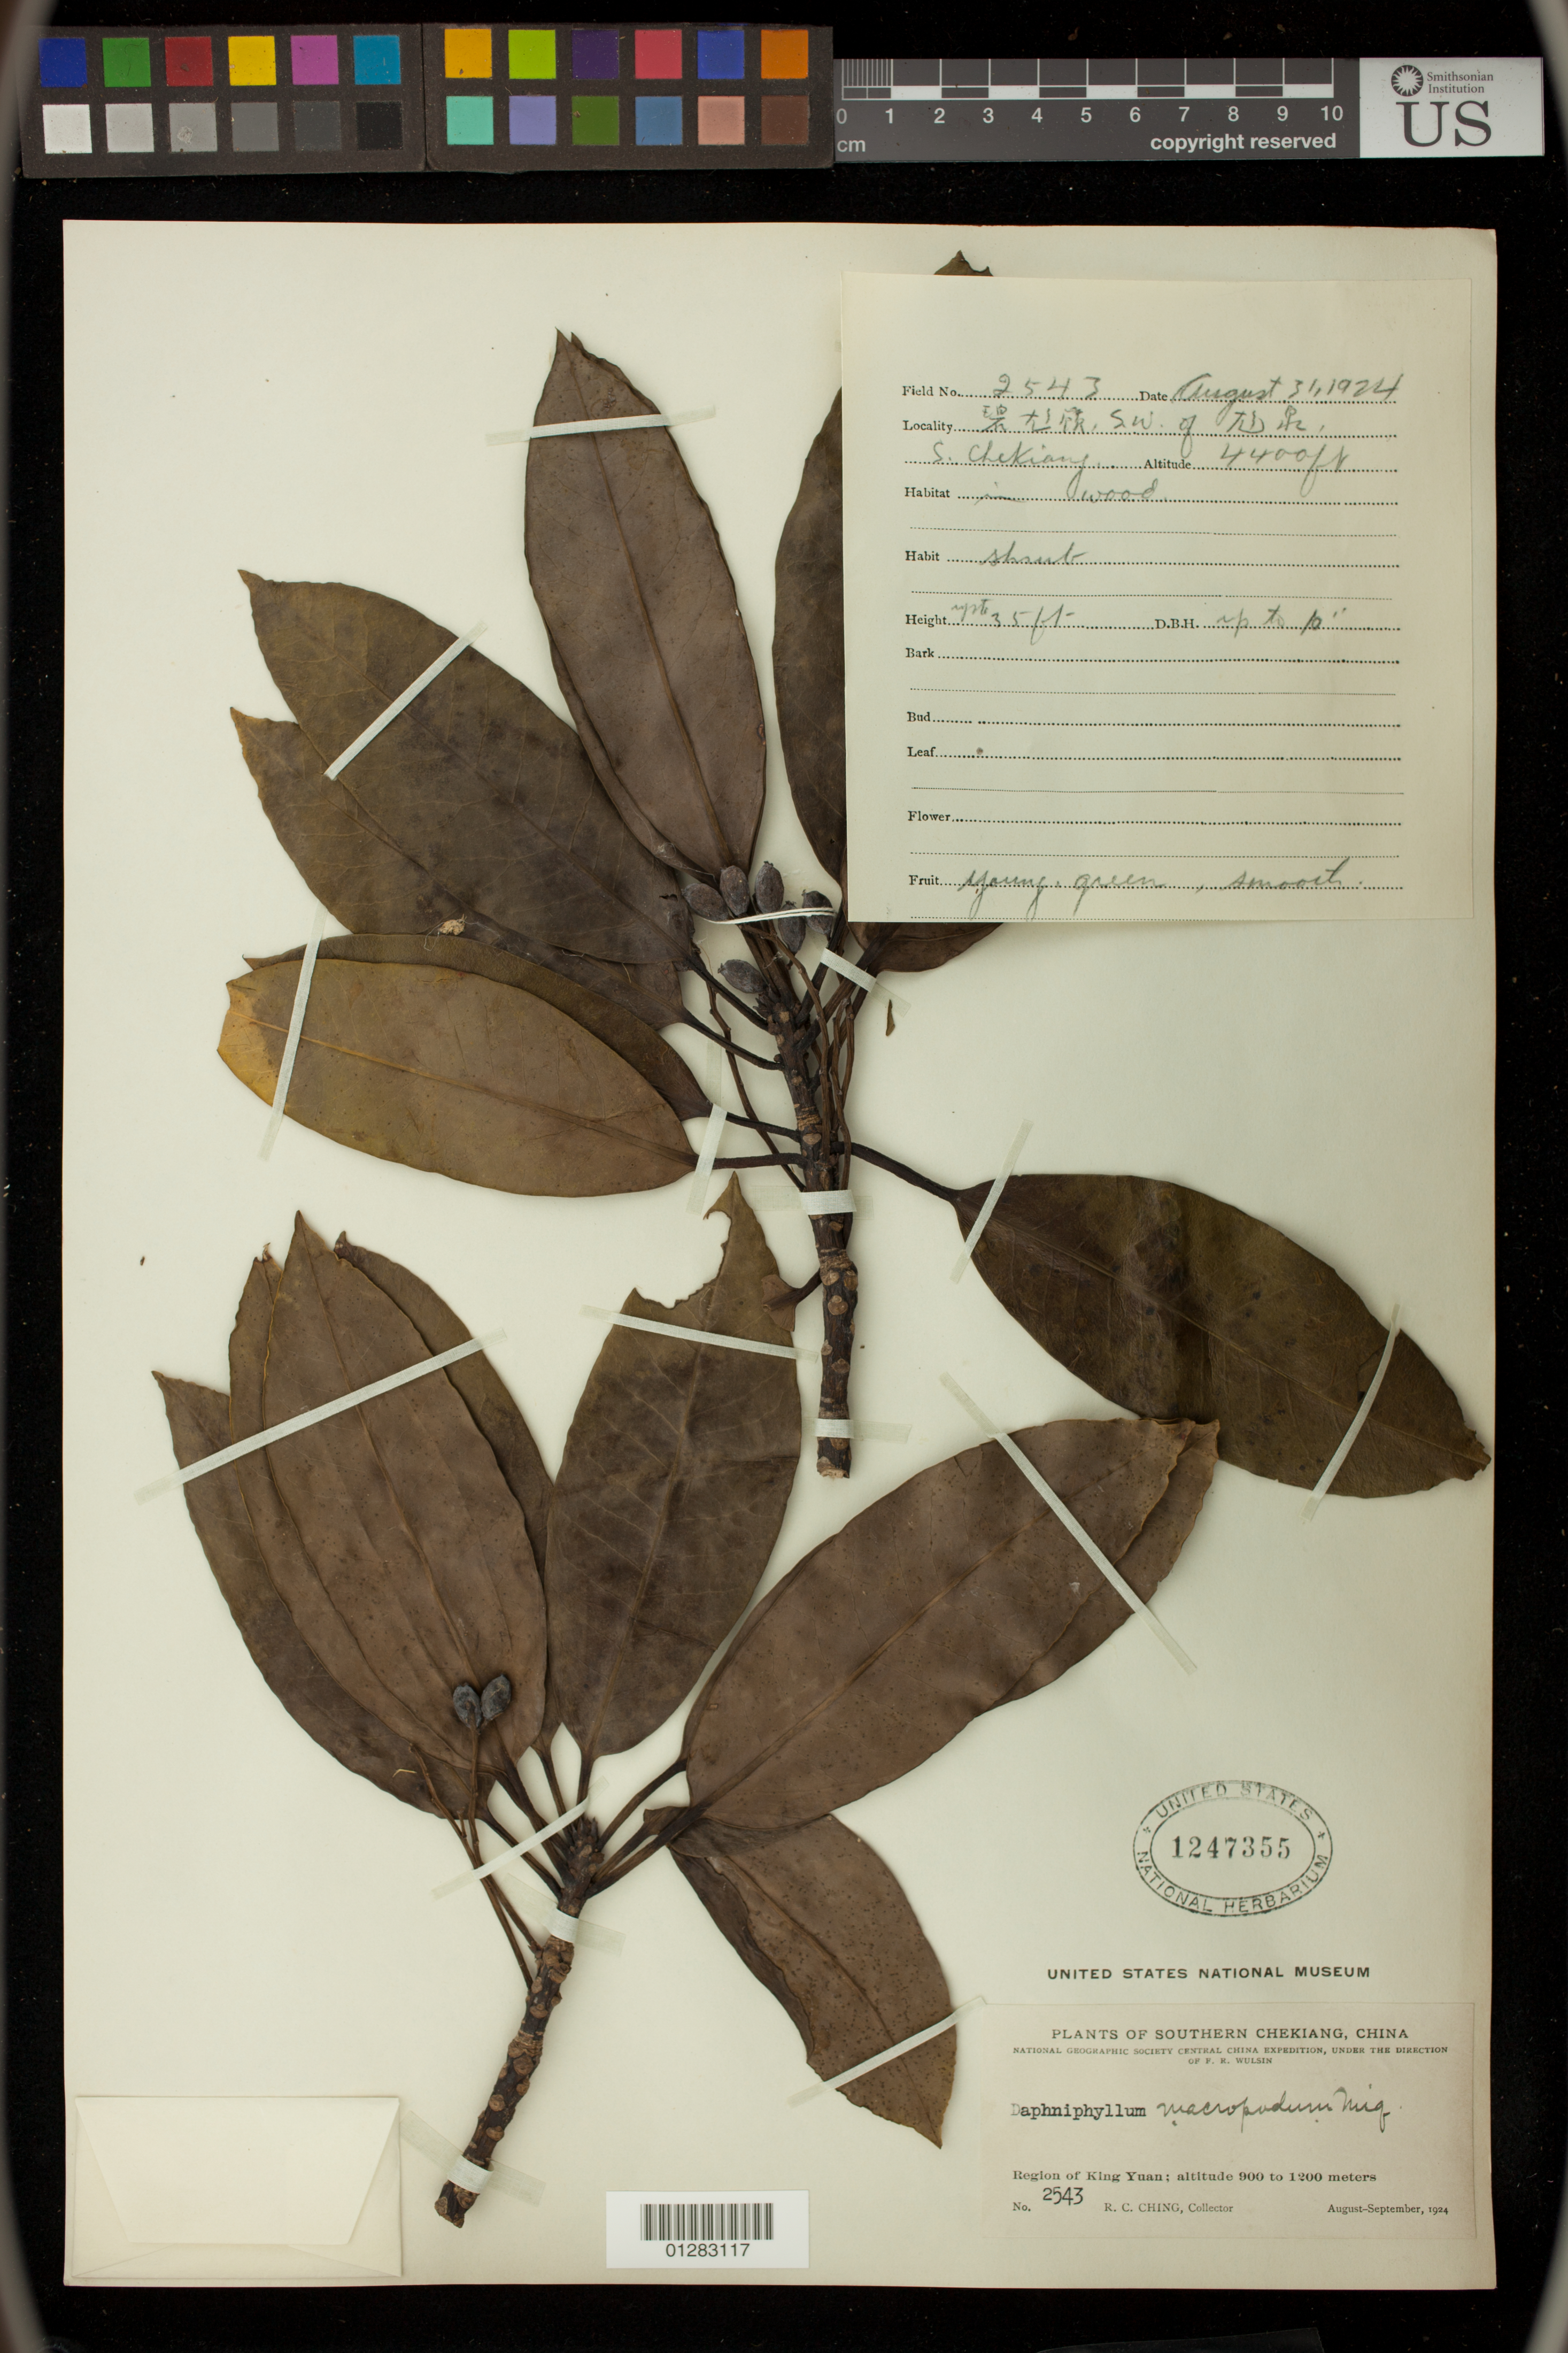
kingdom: Plantae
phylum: Tracheophyta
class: Magnoliopsida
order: Saxifragales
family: Daphniphyllaceae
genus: Daphniphyllum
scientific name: Daphniphyllum himalayense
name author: (Benth.) Müll. Arg.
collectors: R. C. Ching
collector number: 2543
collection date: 1924-08/1924-09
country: China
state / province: Zhejiang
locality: Region of King Yuan, Chekiang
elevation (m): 274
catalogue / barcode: US 1247355